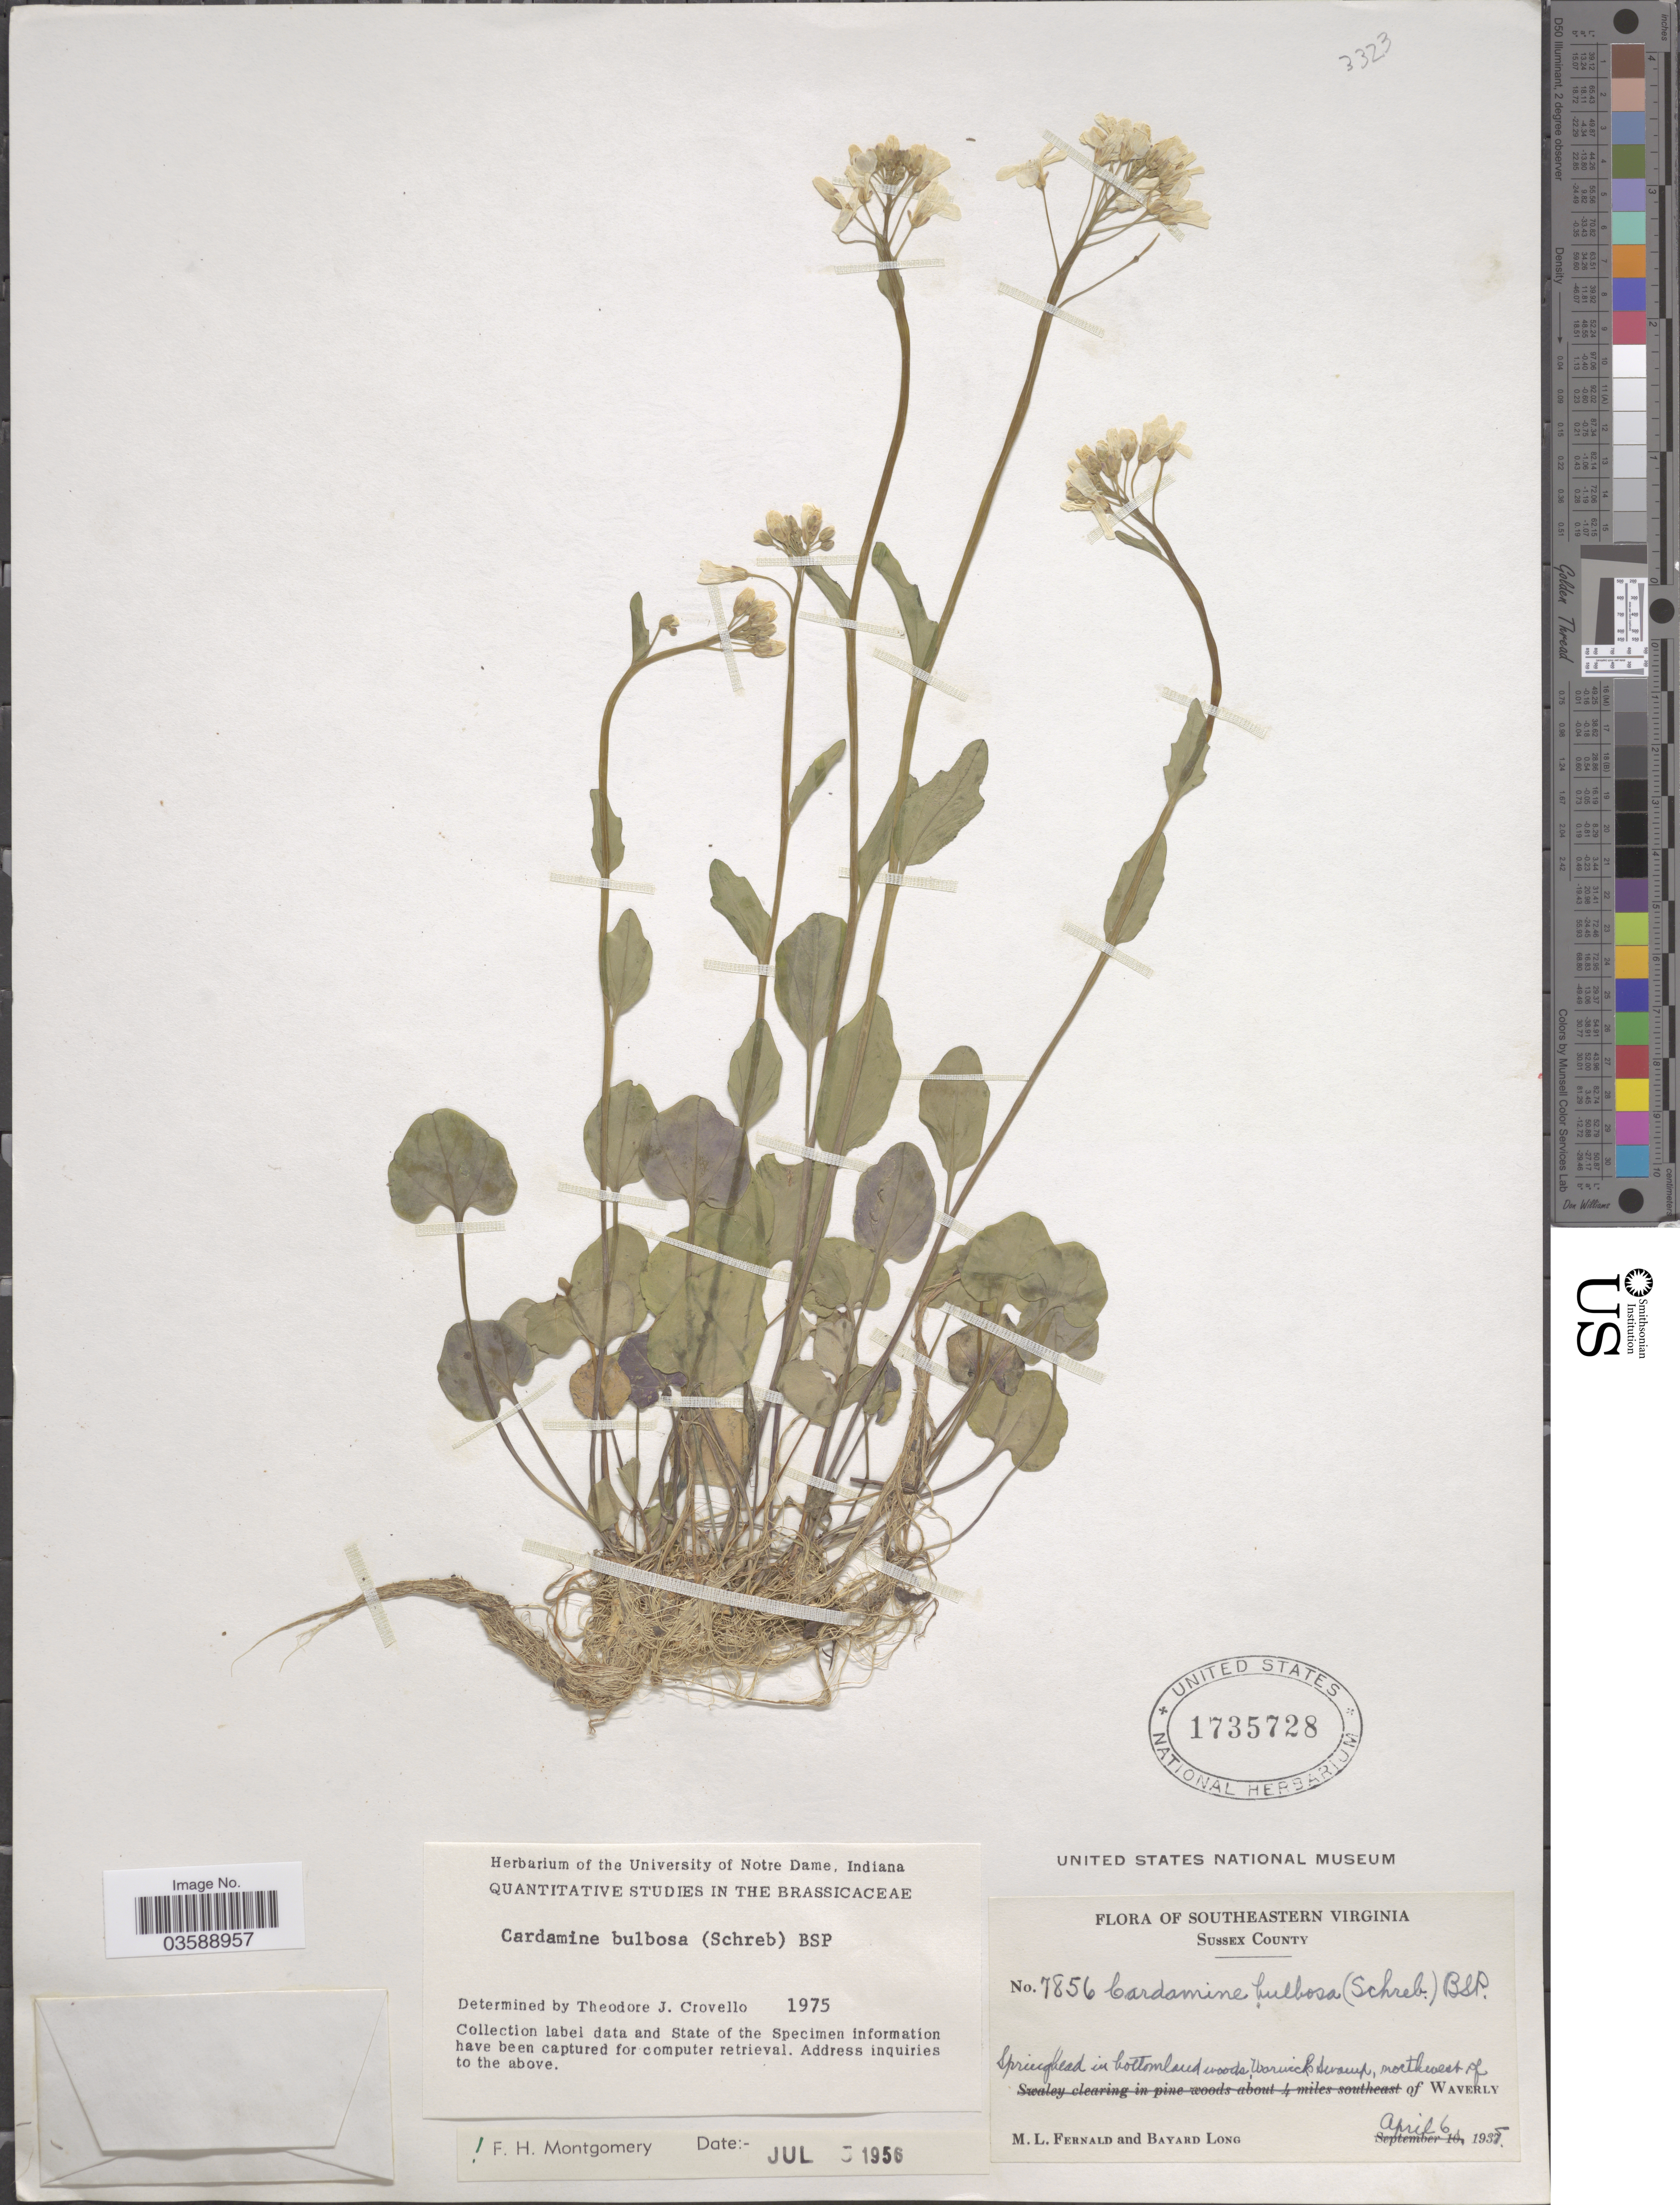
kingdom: Plantae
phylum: Tracheophyta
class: Magnoliopsida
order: Brassicales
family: Brassicaceae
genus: Cardamine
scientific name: Cardamine bulbosa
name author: (Schreb. ex Muhl.) Britton et al.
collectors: M. L. Fernald & B. Long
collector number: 7856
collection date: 1938-04-06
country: United States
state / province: Virginia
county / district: Sussex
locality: Southeastern Virginia. Sussex County. Springhead in Bottomland woods, Warwick swamp, northwest of Waverly.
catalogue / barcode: US 1735728